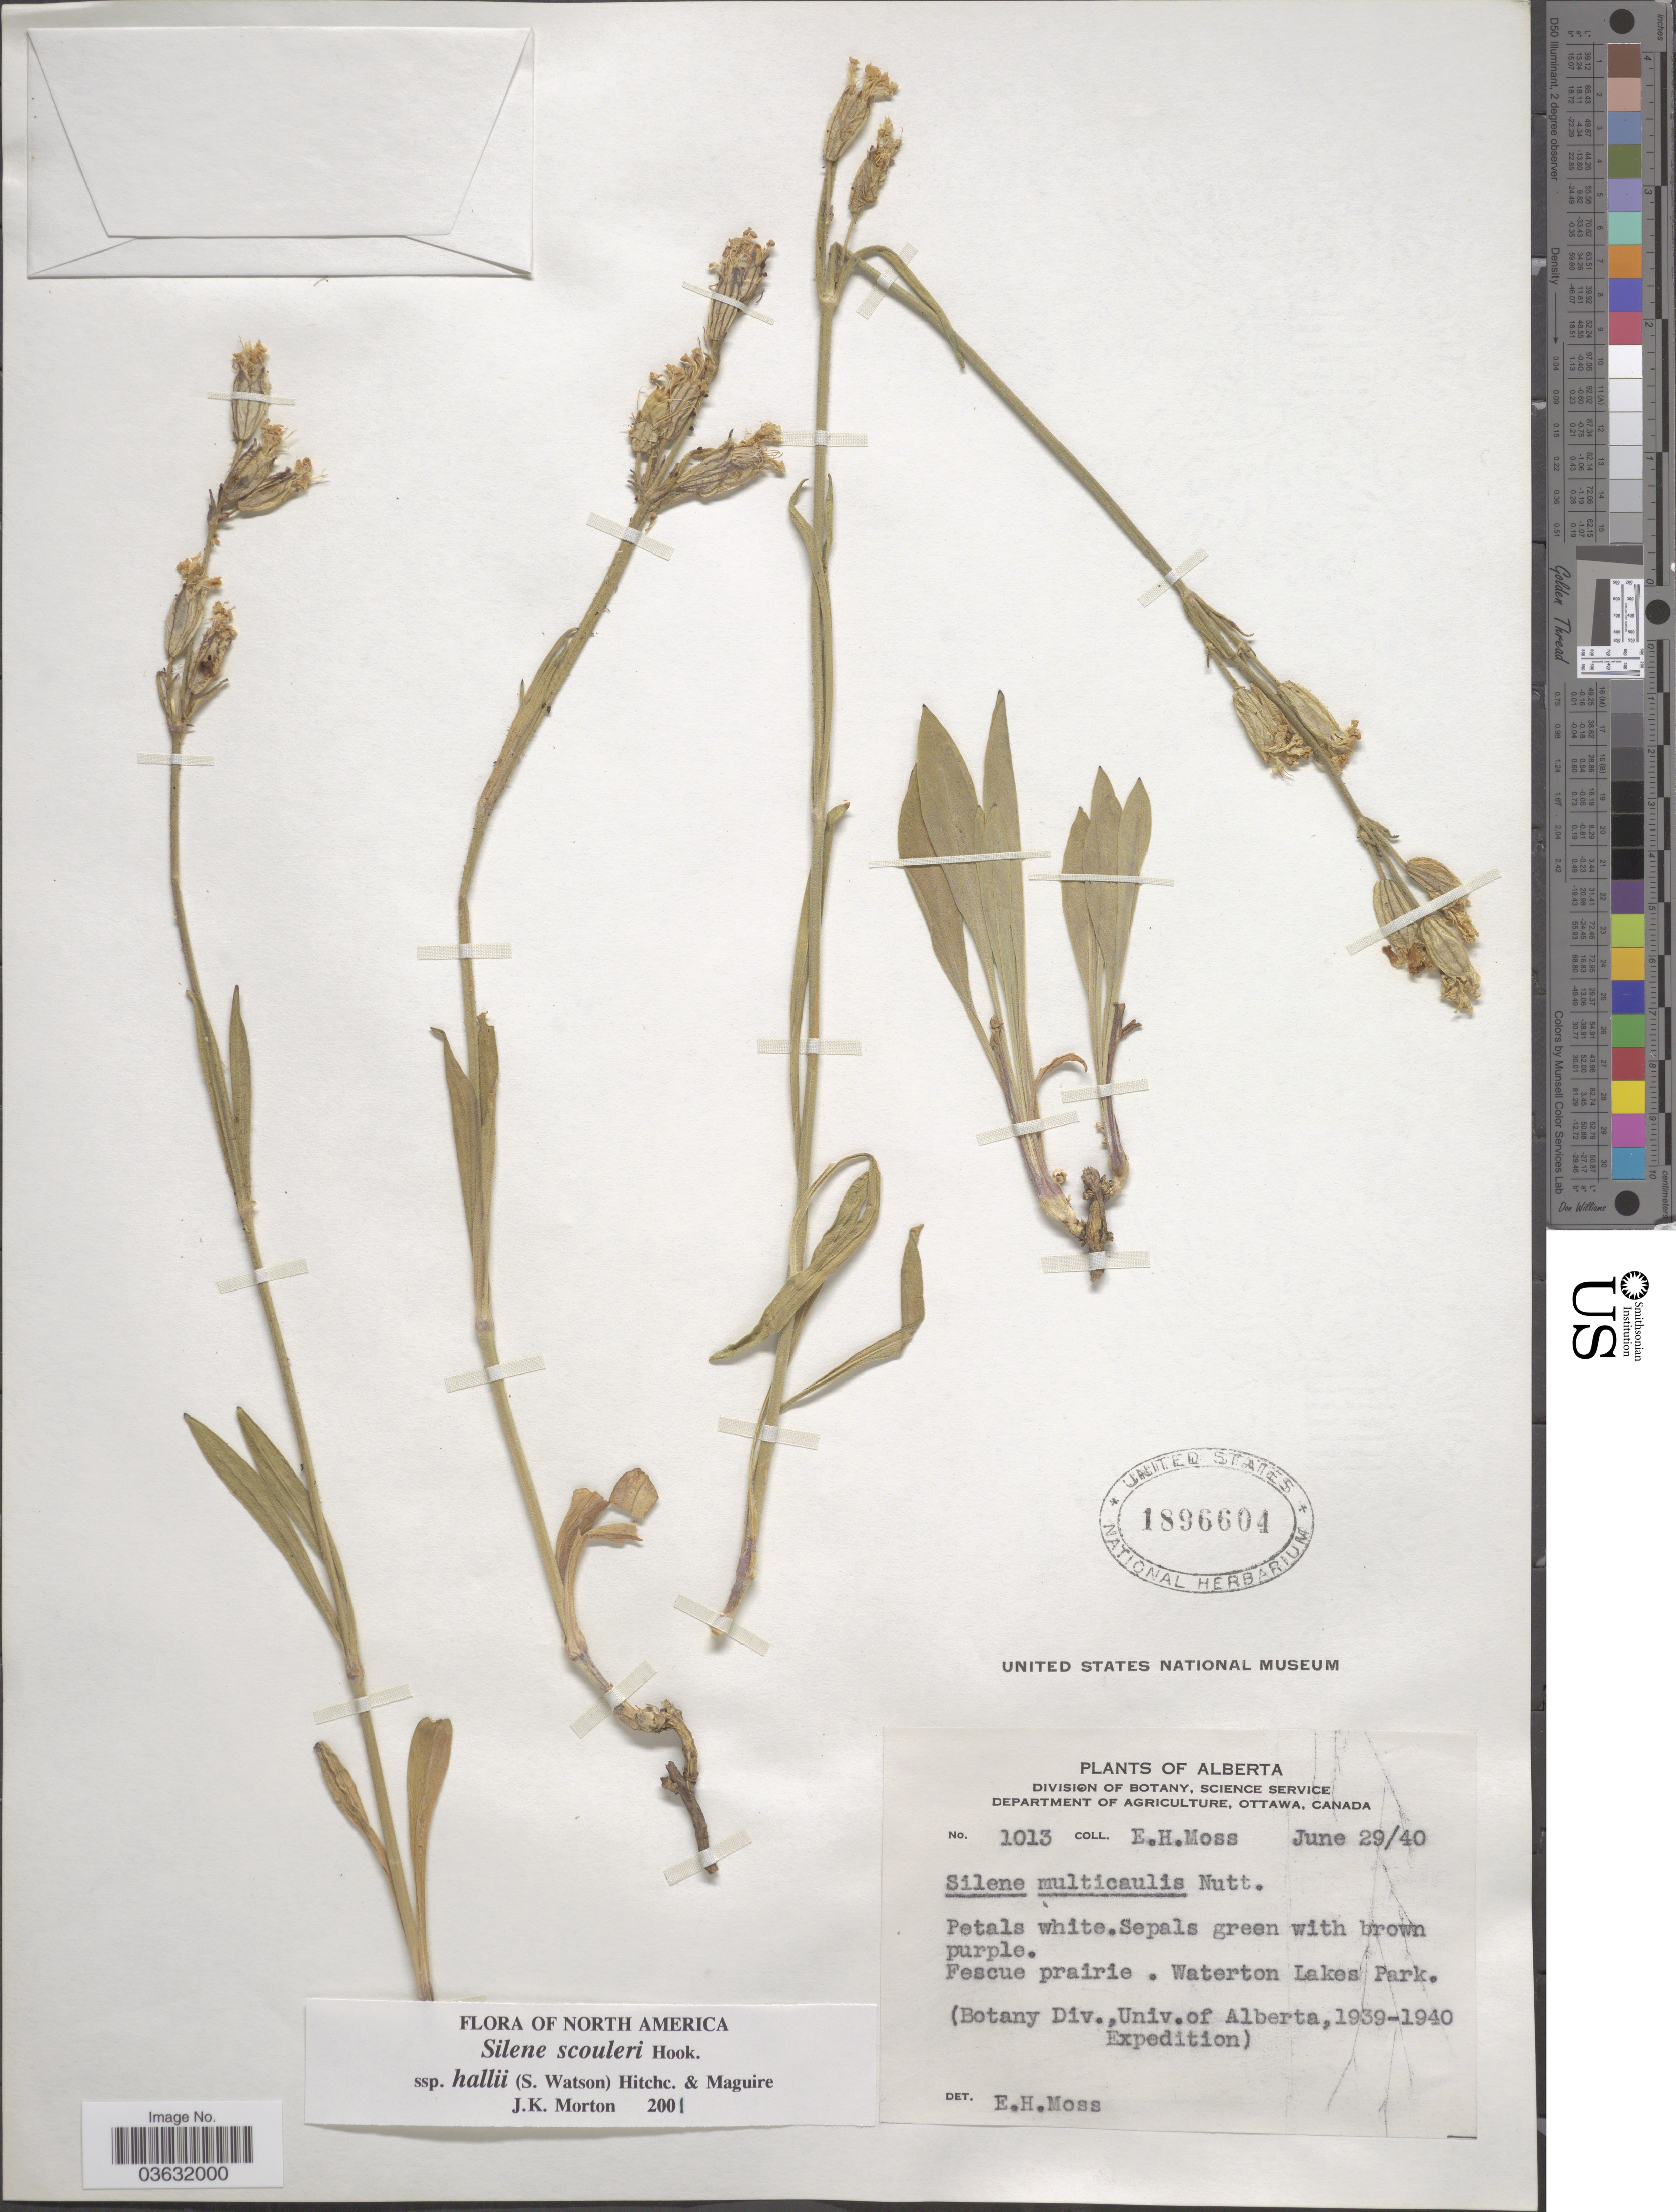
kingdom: Plantae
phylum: Tracheophyta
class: Magnoliopsida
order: Caryophyllales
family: Caryophyllaceae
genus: Silene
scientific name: Silene scouleri subsp. hallii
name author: (S. Watson) C.L. Hitchc. & Maguire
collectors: E. Moss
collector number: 1013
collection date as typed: Transcribed d/m/y: 29/6/40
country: Canada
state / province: Alberta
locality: Fescue prairie. Waterton Lakes Park.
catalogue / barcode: US 1896604